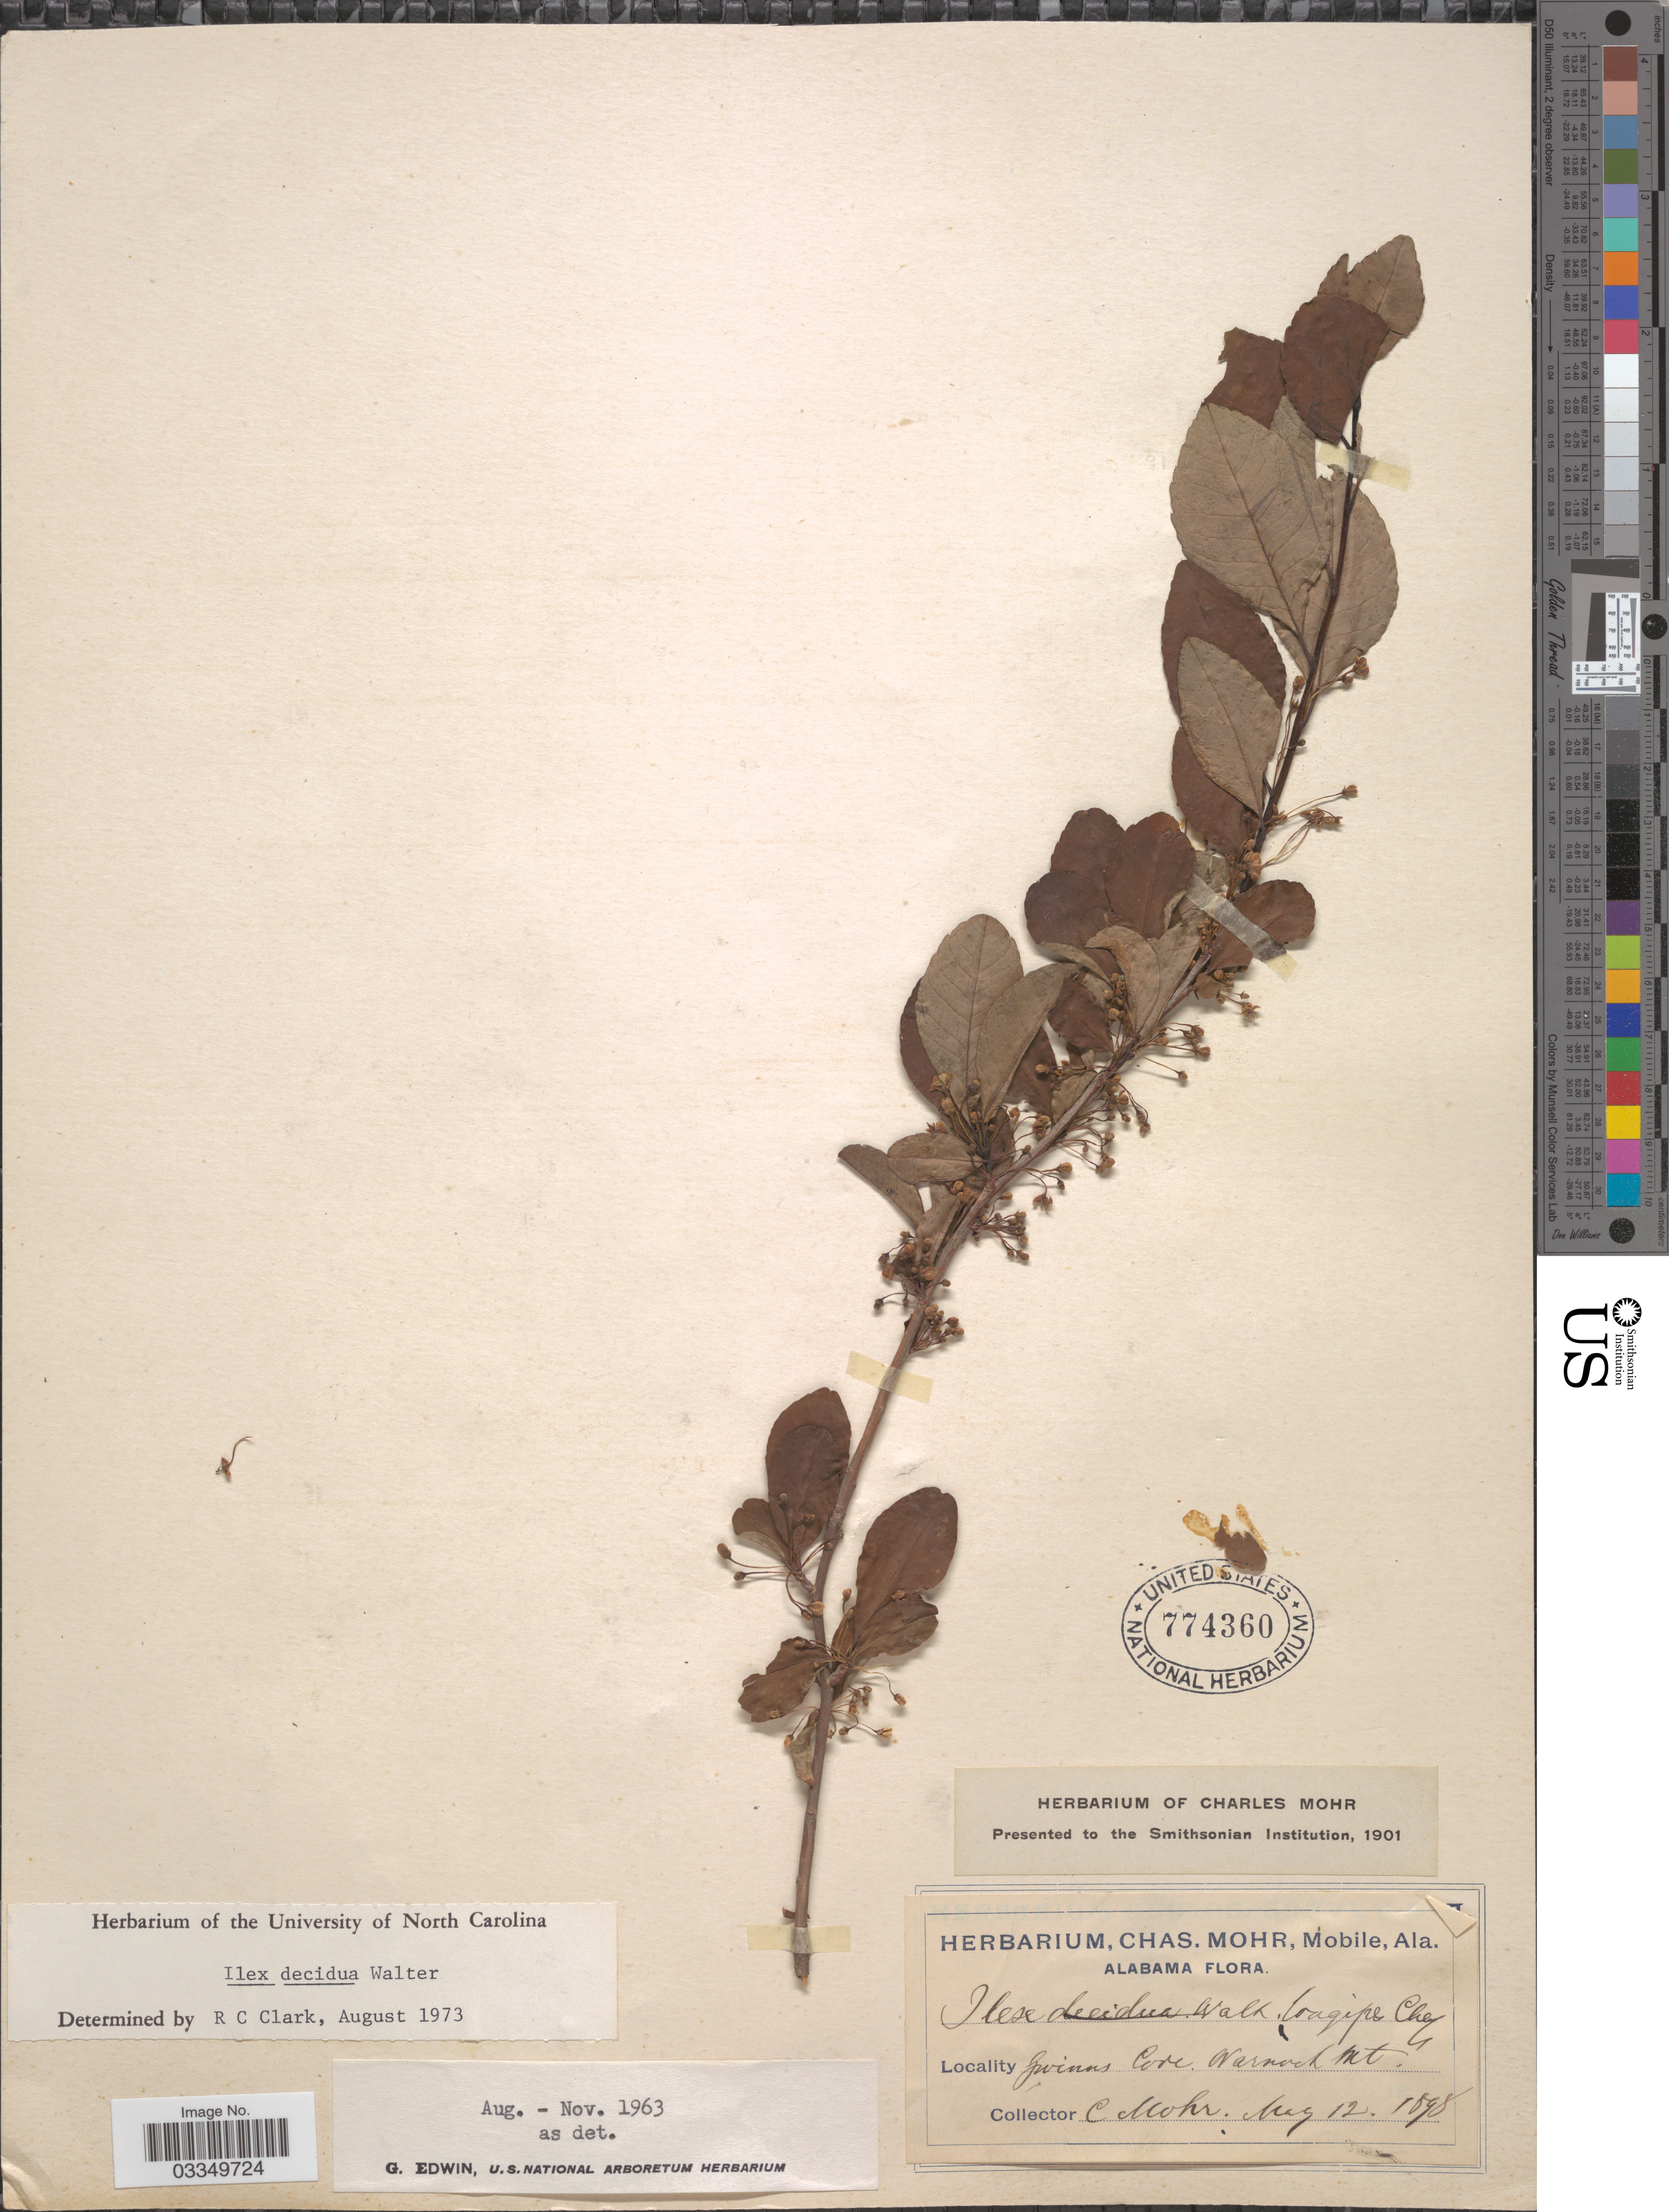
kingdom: Plantae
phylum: Tracheophyta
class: Magnoliopsida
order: Aquifoliales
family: Aquifoliaceae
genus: Ilex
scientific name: Ilex decidua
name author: Walter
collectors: C. Mohr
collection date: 1898-08-12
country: United States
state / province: Alabama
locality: Gwinns Cove. Warnock Mt.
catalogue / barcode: US 774360